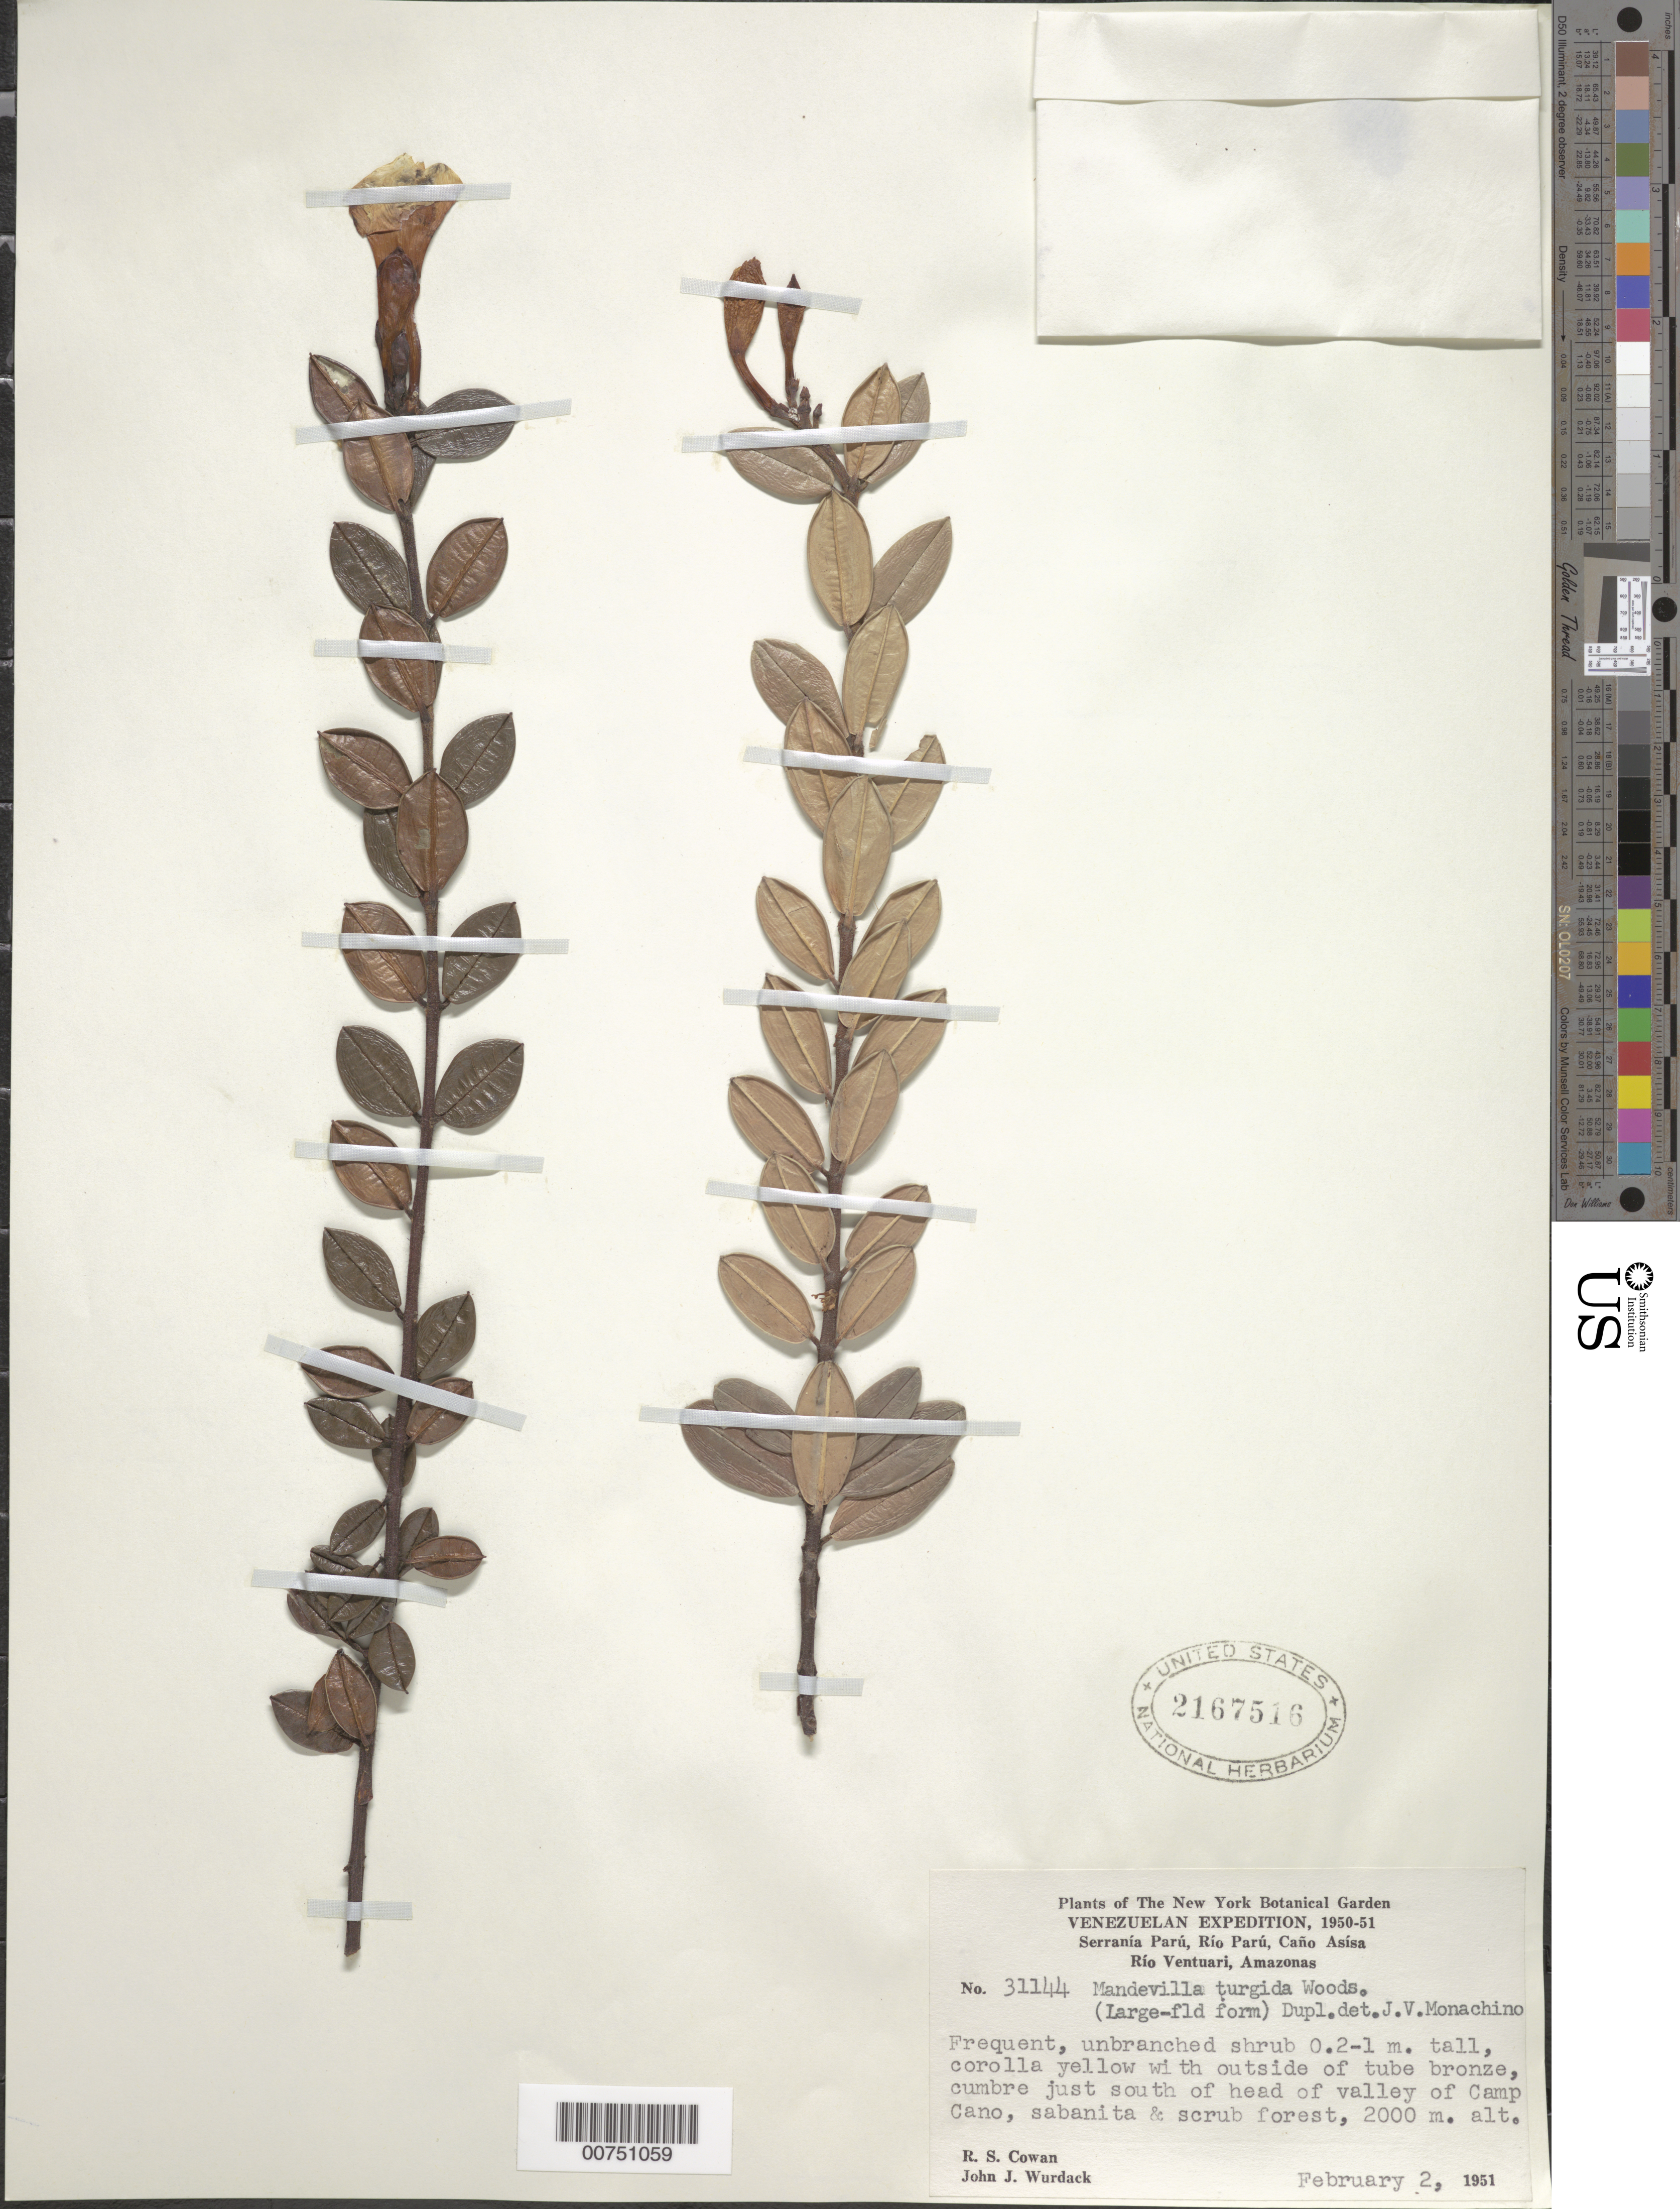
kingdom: Plantae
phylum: Tracheophyta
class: Magnoliopsida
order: Gentianales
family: Apocynaceae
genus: Mandevilla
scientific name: Mandevilla turgida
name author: Woodson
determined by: Monachino, J. V.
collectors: R. S. Cowan & J. J. Wurdack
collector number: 31144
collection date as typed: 2-Feb-51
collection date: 1951-02-02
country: Venezuela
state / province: Amazonas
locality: Serranía Parú, Río Ventuari, just south of head of valley of Camp Caño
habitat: Sabanita and scrub forest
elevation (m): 2000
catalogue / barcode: US 2167516